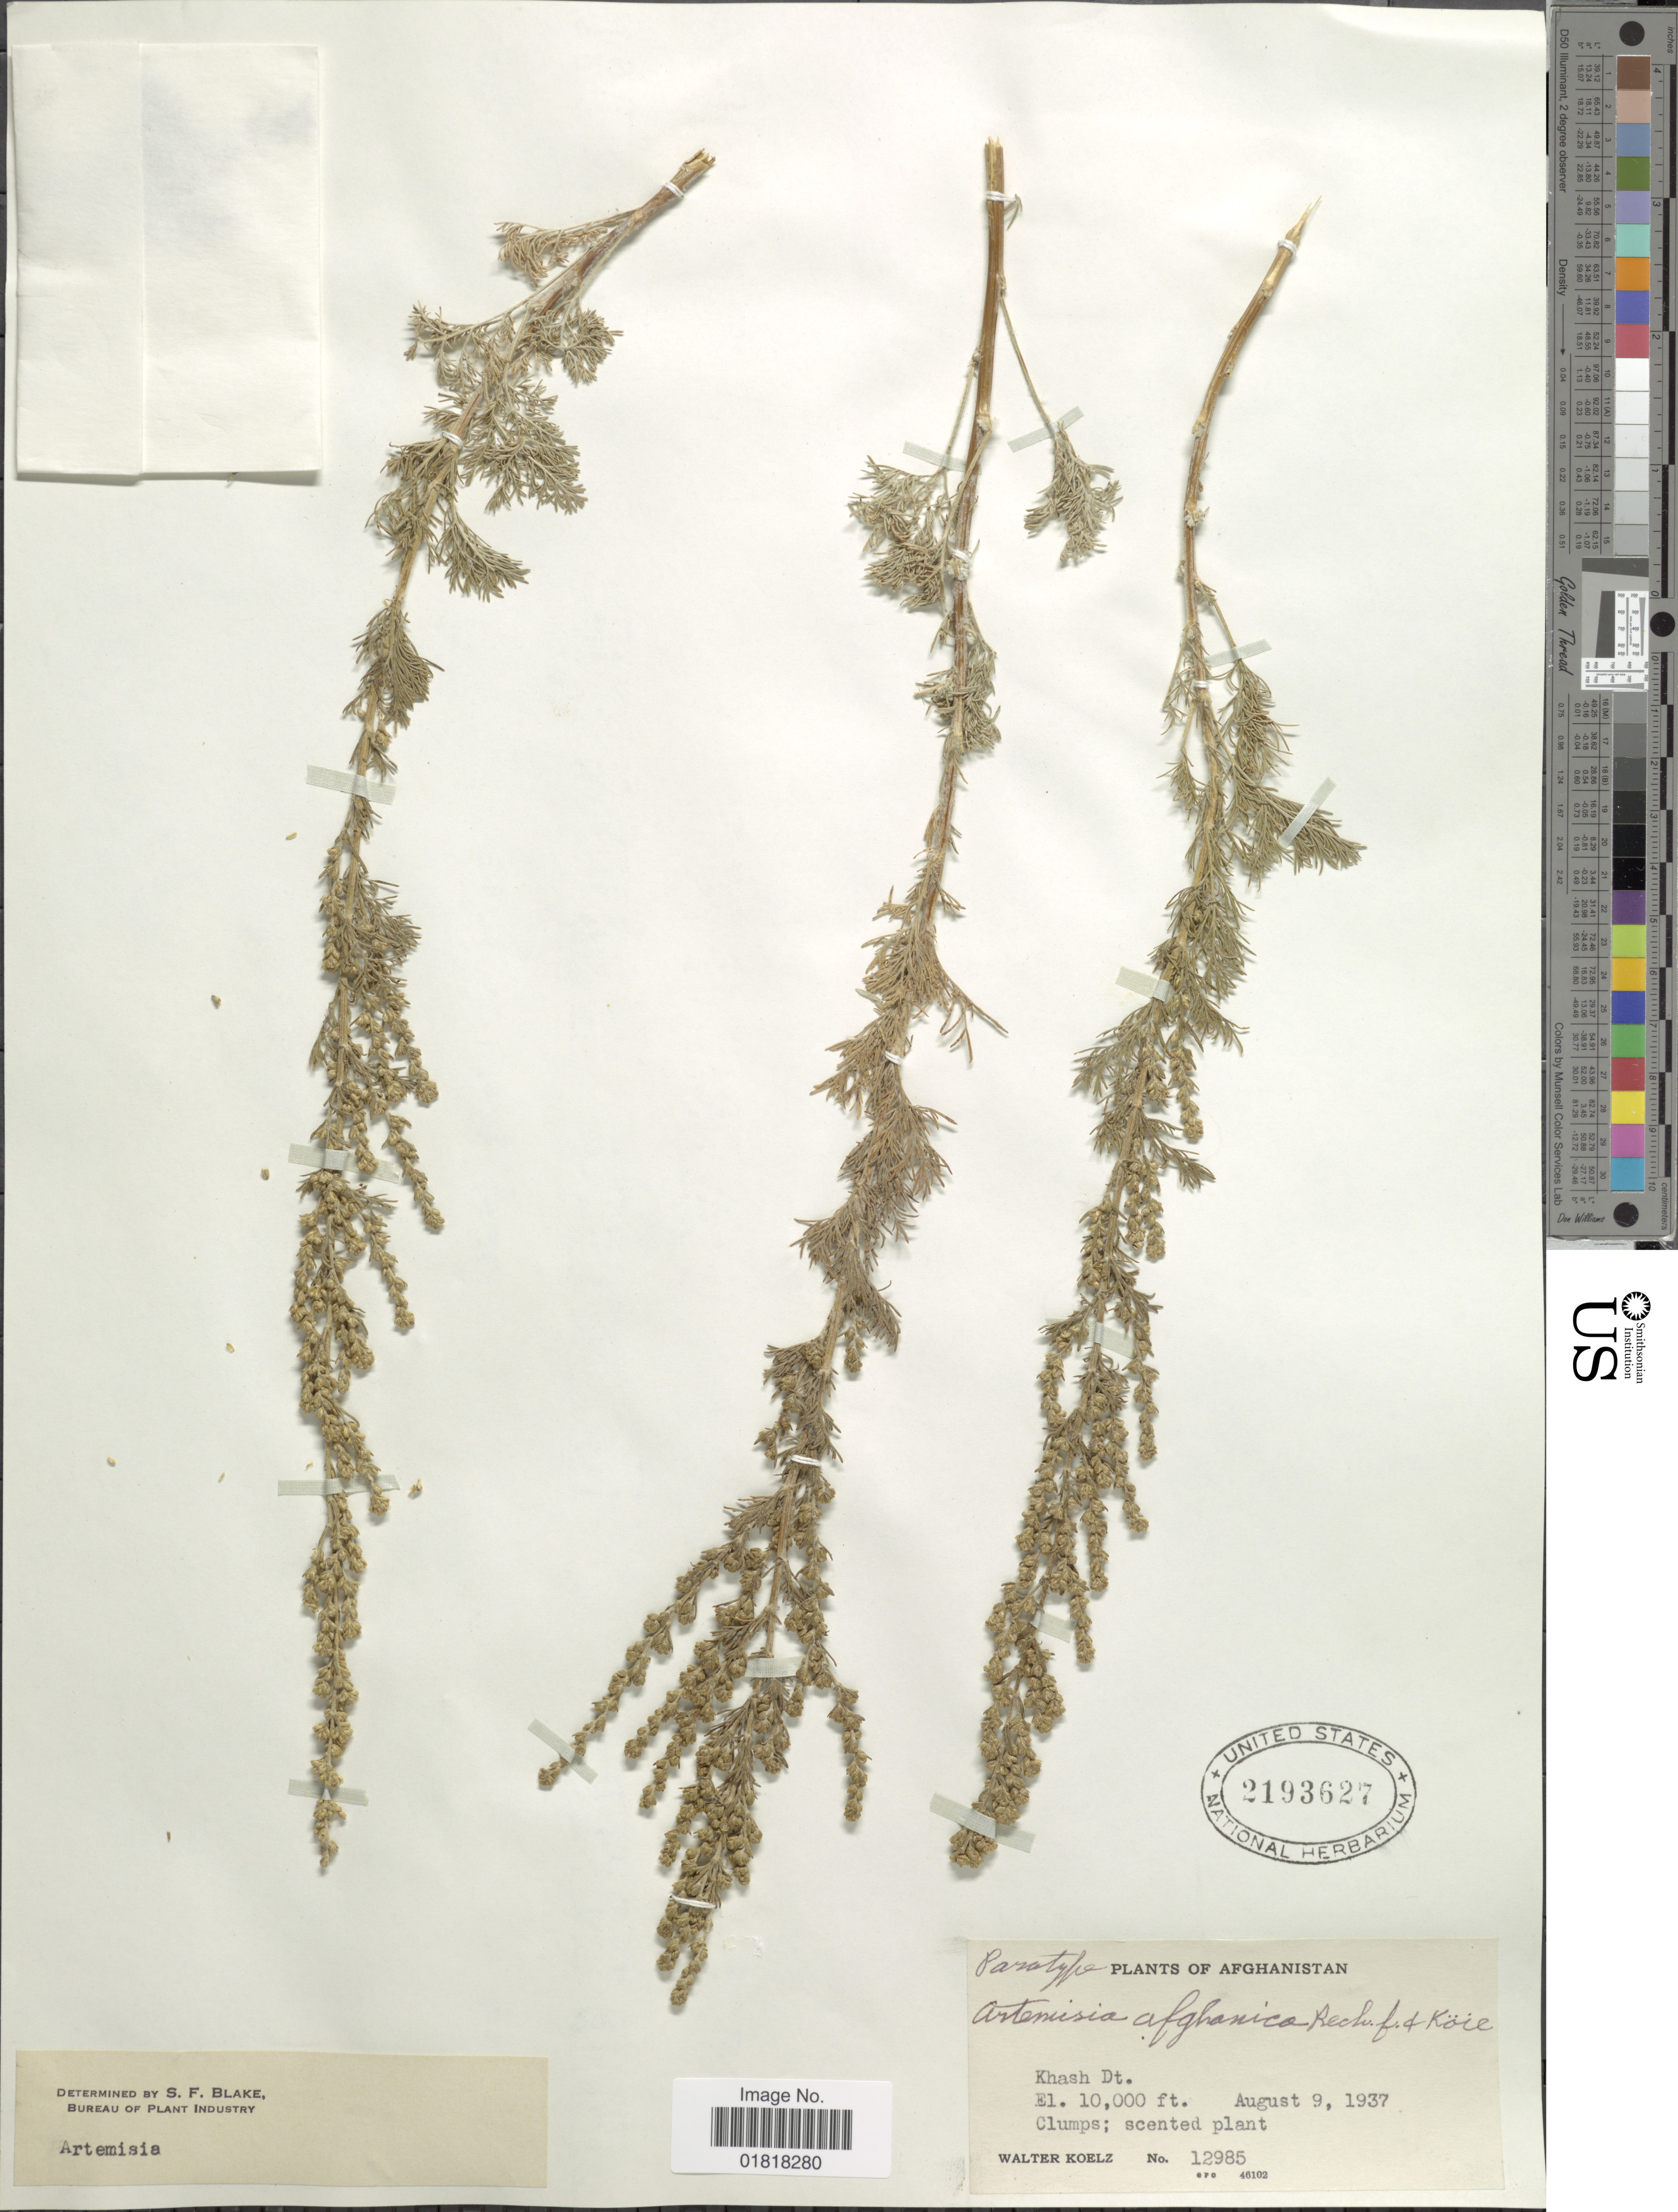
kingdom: Plantae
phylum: Tracheophyta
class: Magnoliopsida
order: Asterales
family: Asteraceae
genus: Artemisia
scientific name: Artemisia afghanica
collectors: W. N. Koelz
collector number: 12985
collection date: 1937-08-09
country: Afghanistan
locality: Khash Dt., clumps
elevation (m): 3048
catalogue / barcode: US 2193627